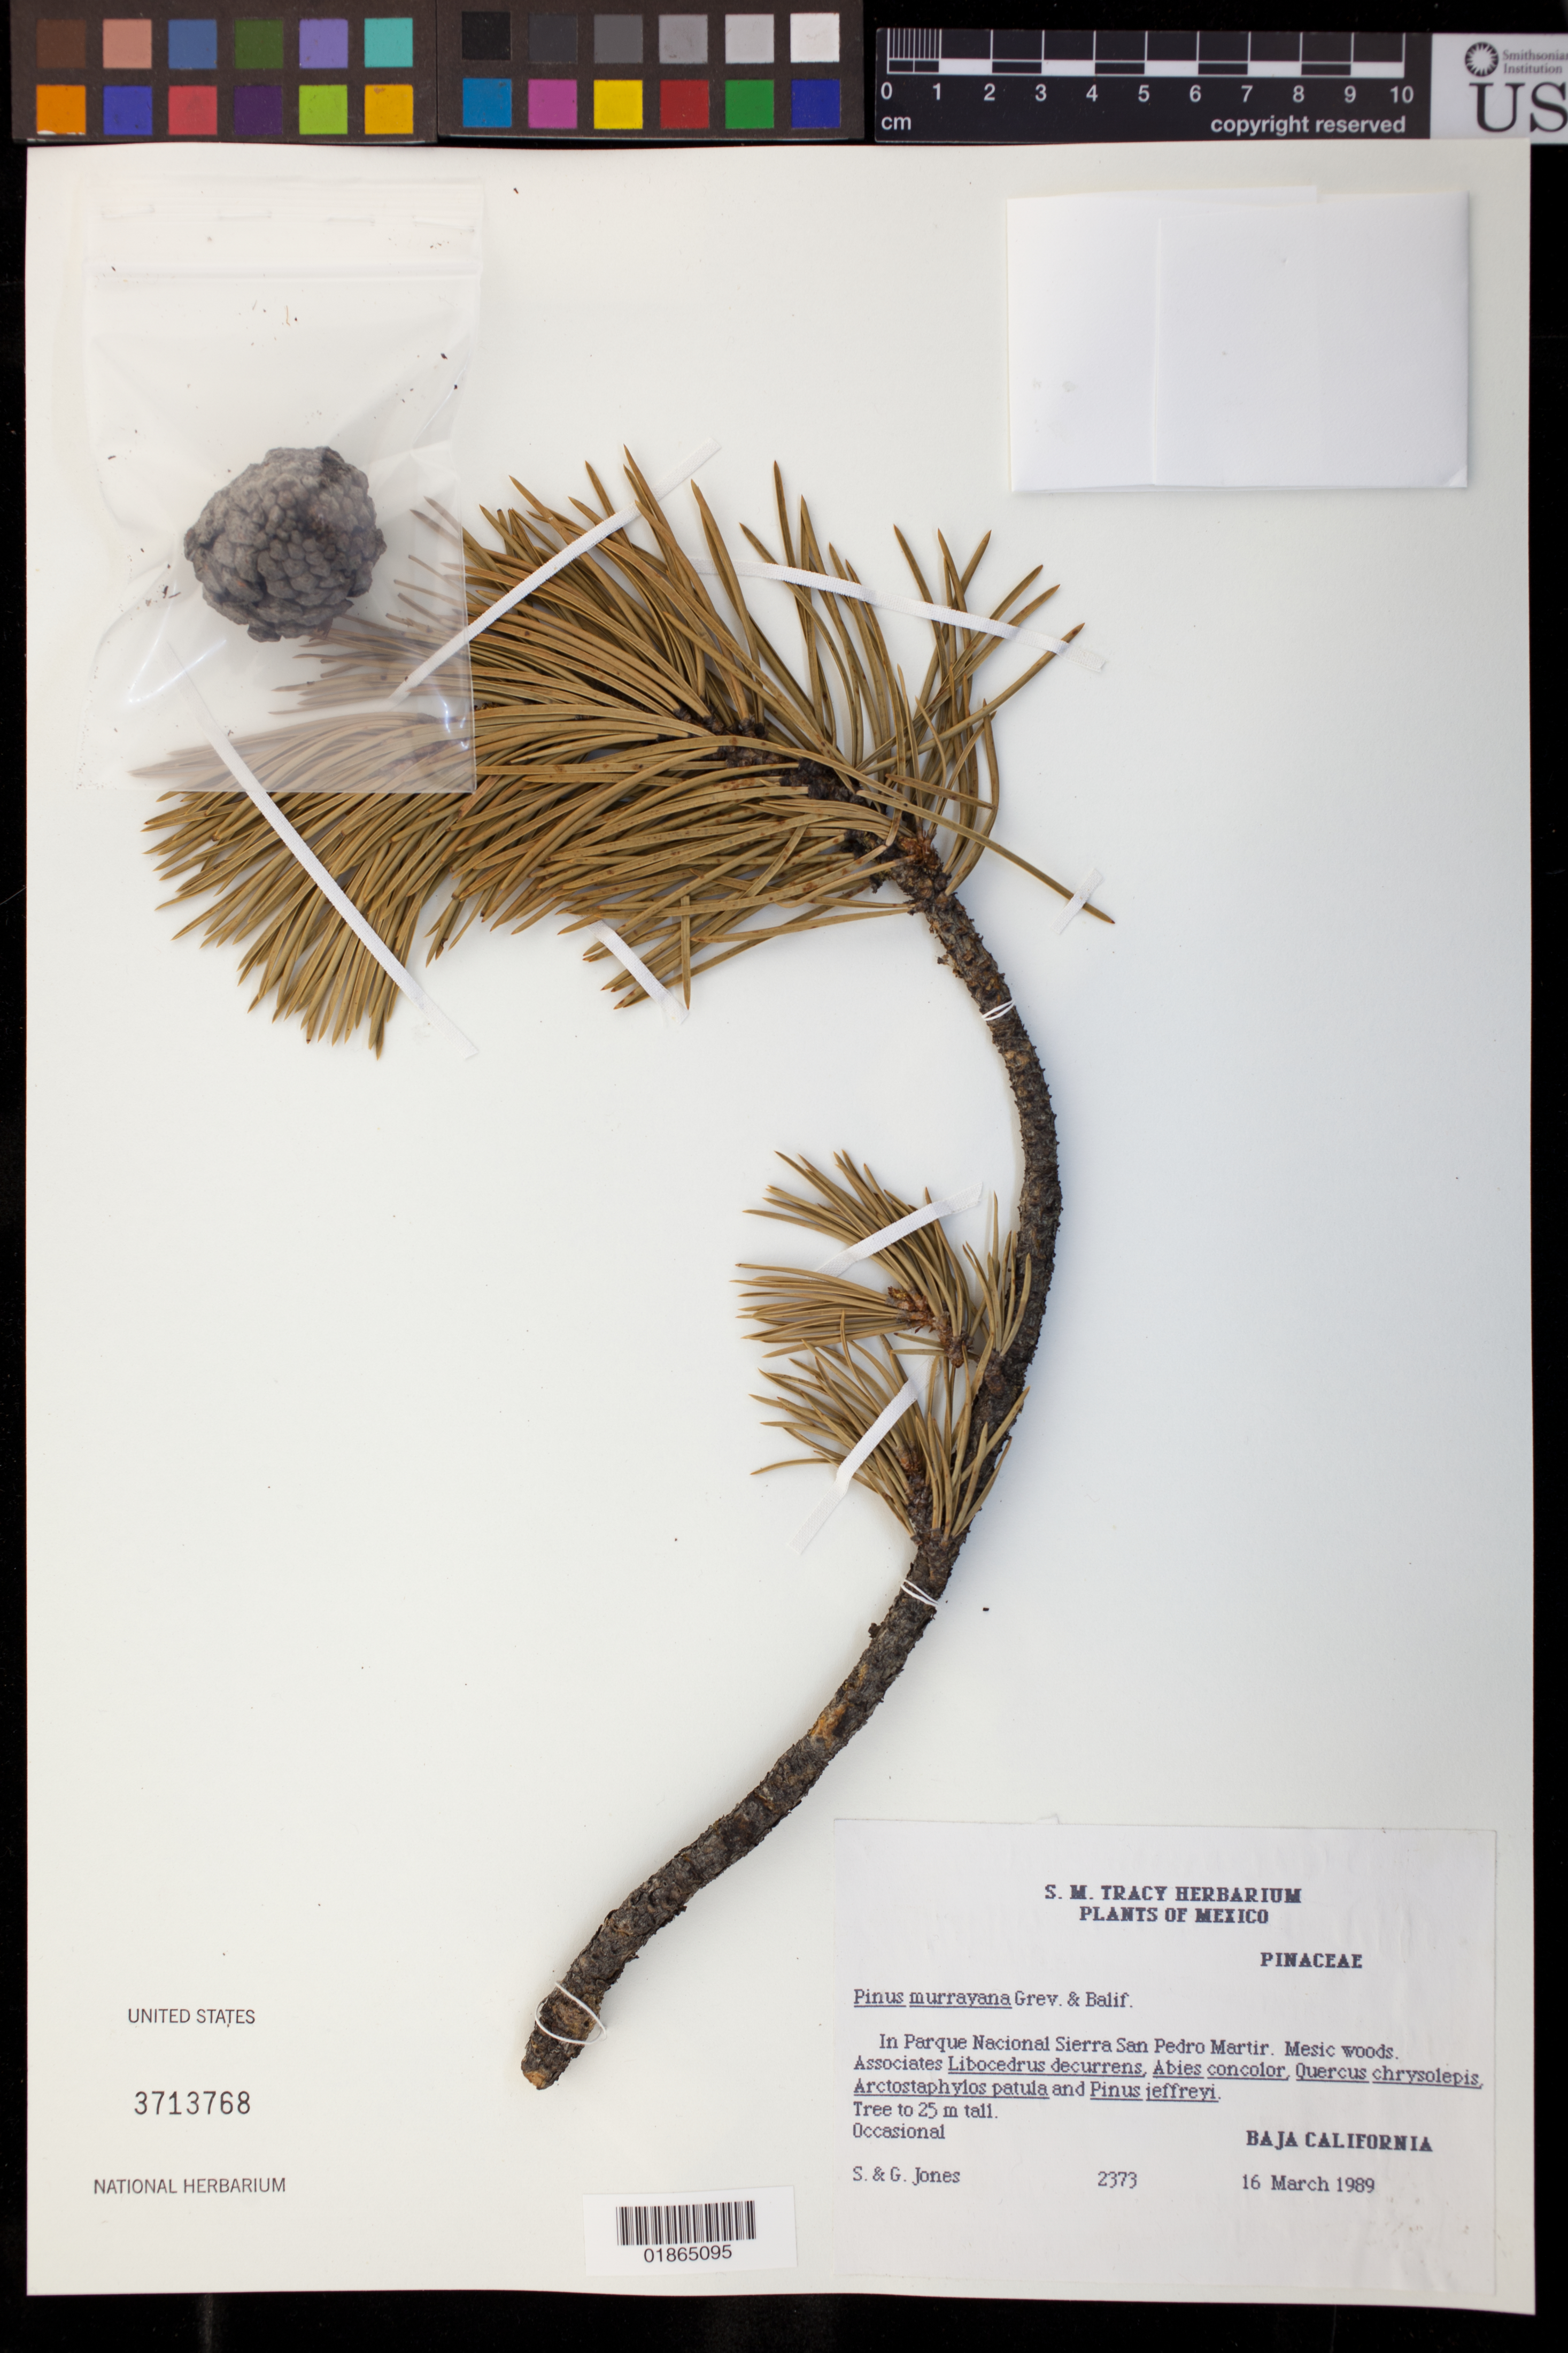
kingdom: Plantae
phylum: Tracheophyta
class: Pinopsida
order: Pinales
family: Pinaceae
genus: Pinus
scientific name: Pinus murrayana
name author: Balf.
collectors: S. Jones & G. Jones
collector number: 2373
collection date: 1989-03-16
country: Mexico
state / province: Baja California Norte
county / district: Ensenada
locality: In Parque Nacional Sierra San Pedro Martir.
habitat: Mesic woods.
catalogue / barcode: US 3713768